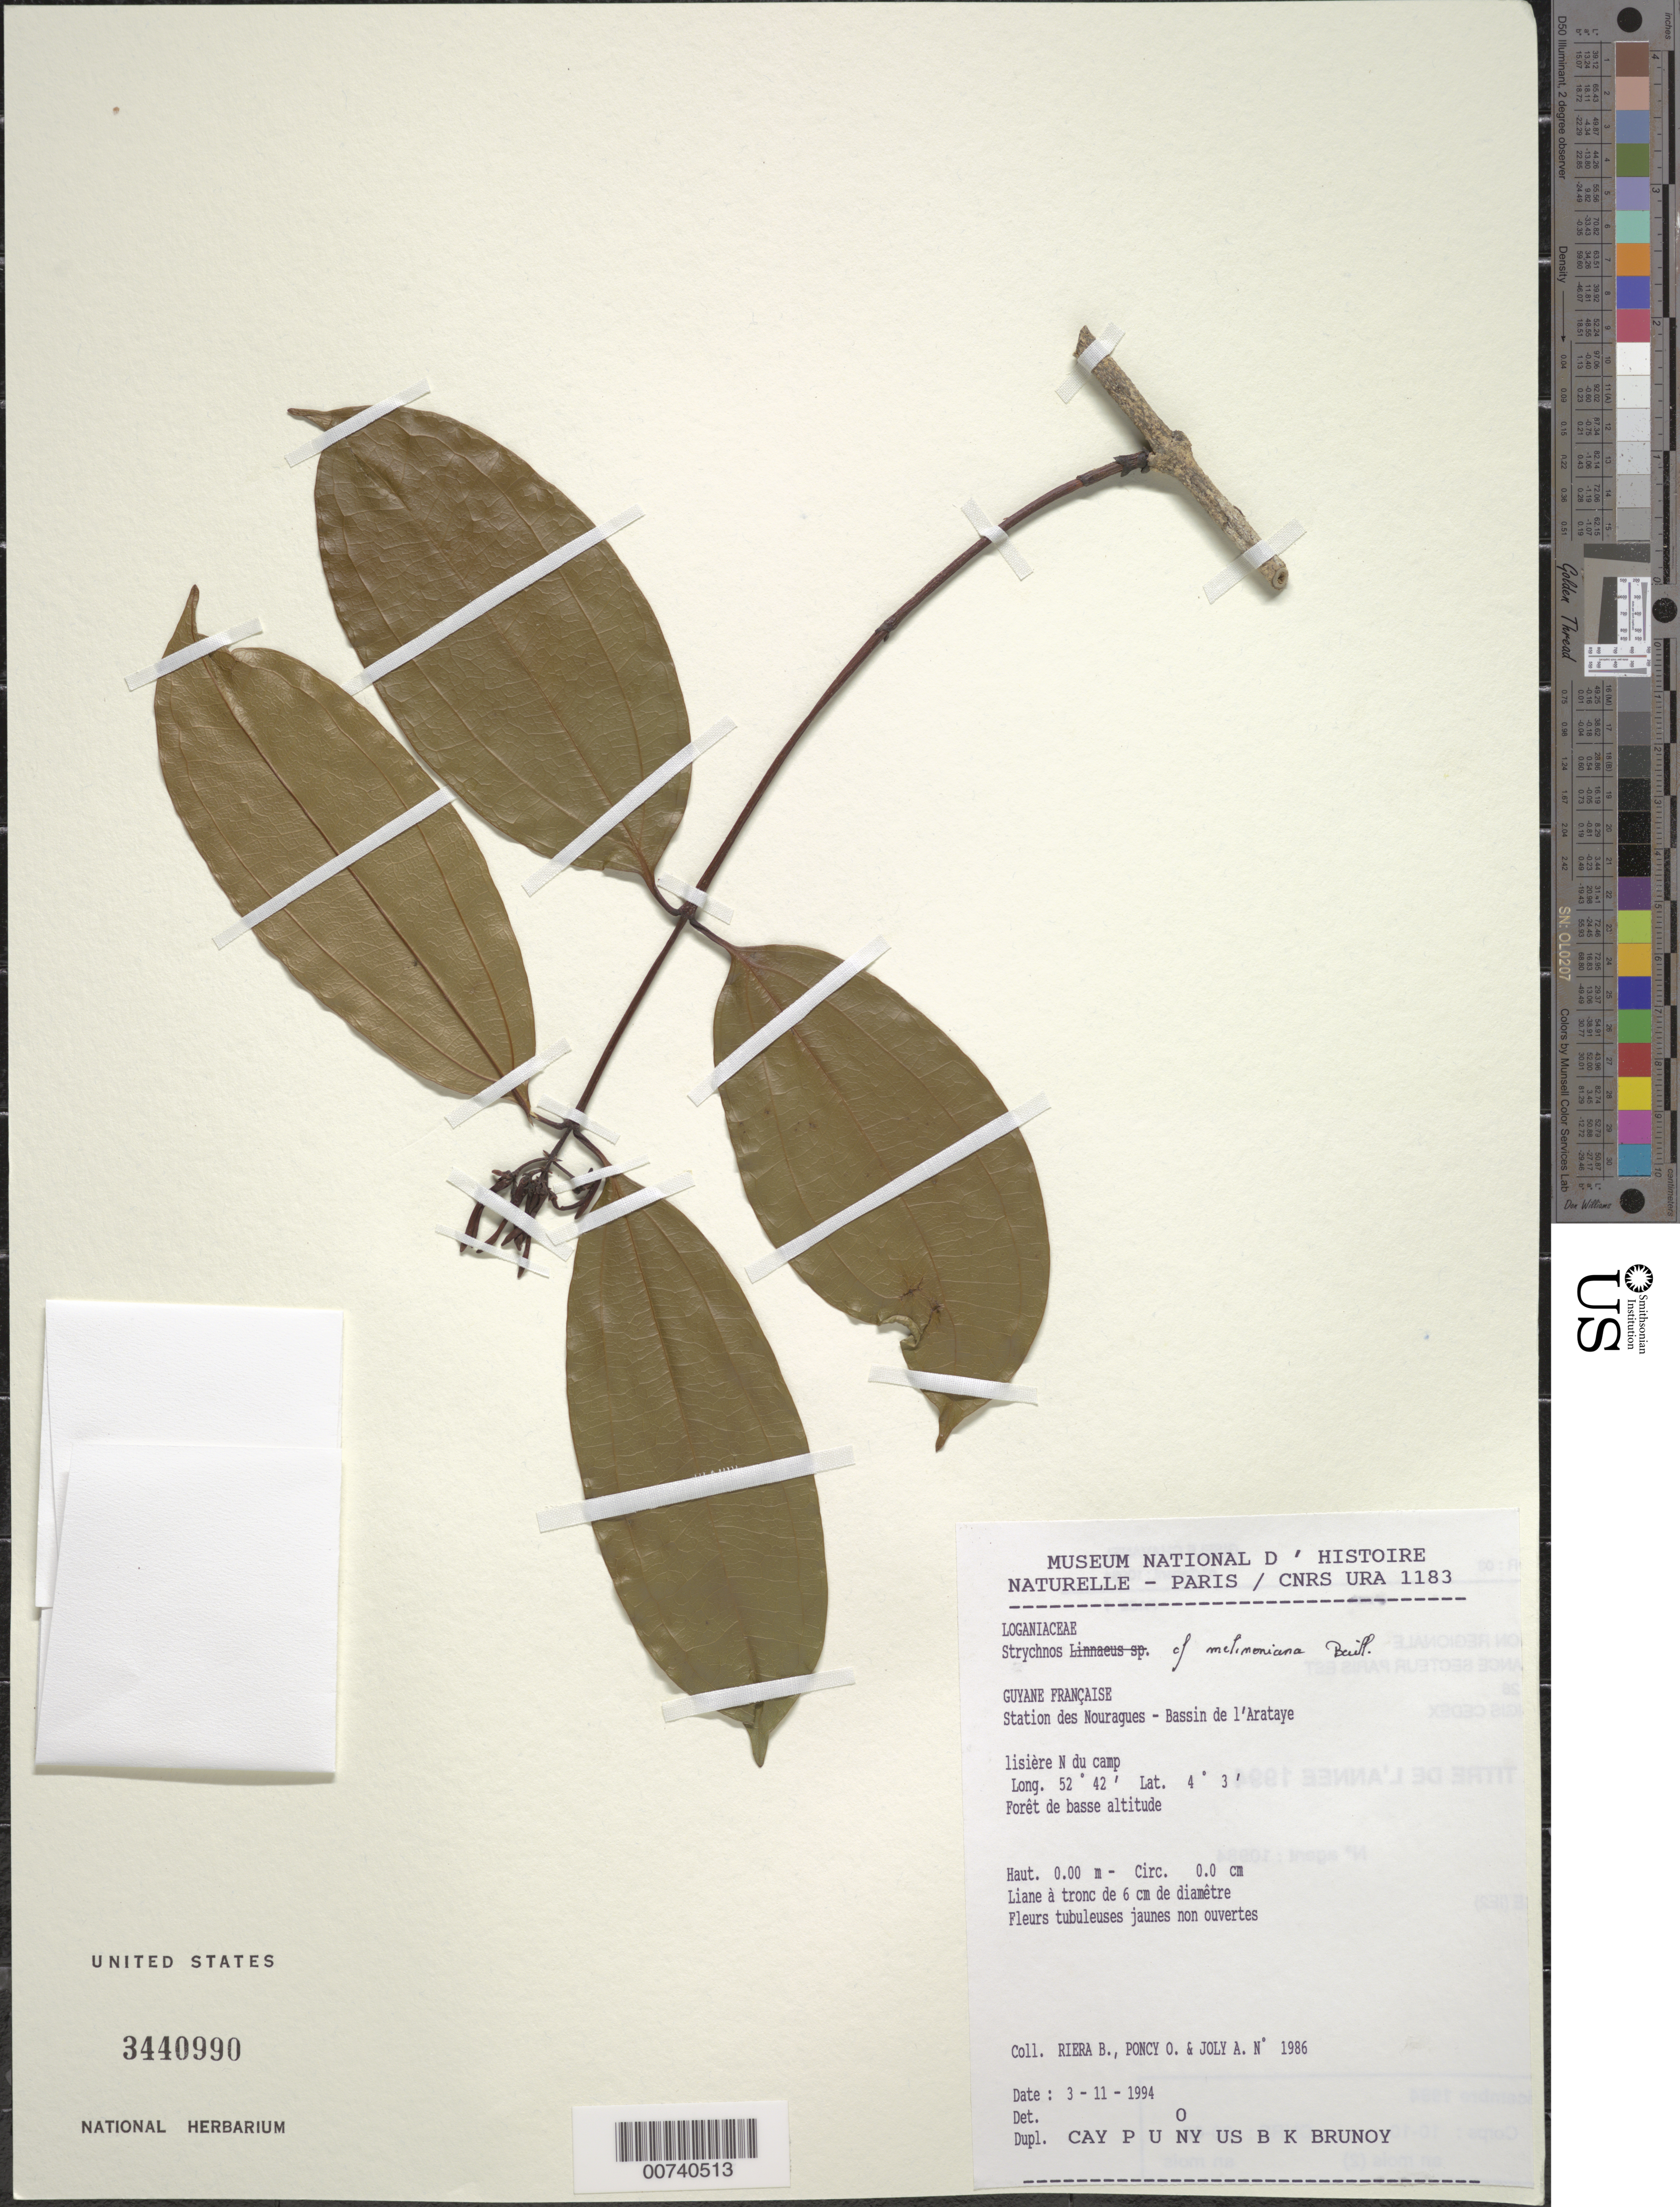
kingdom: Plantae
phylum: Tracheophyta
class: Magnoliopsida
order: Gentianales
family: Loganiaceae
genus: Strychnos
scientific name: Strychnos melinoniana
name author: Baill.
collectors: B. Riéra, O. Poncy & A. Joly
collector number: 1986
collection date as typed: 3-Nov-94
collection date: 1994-11-03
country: French Guiana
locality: Station des Nouragues, Bassin de l'Approuague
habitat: Low altitude forest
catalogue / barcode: US 3440990